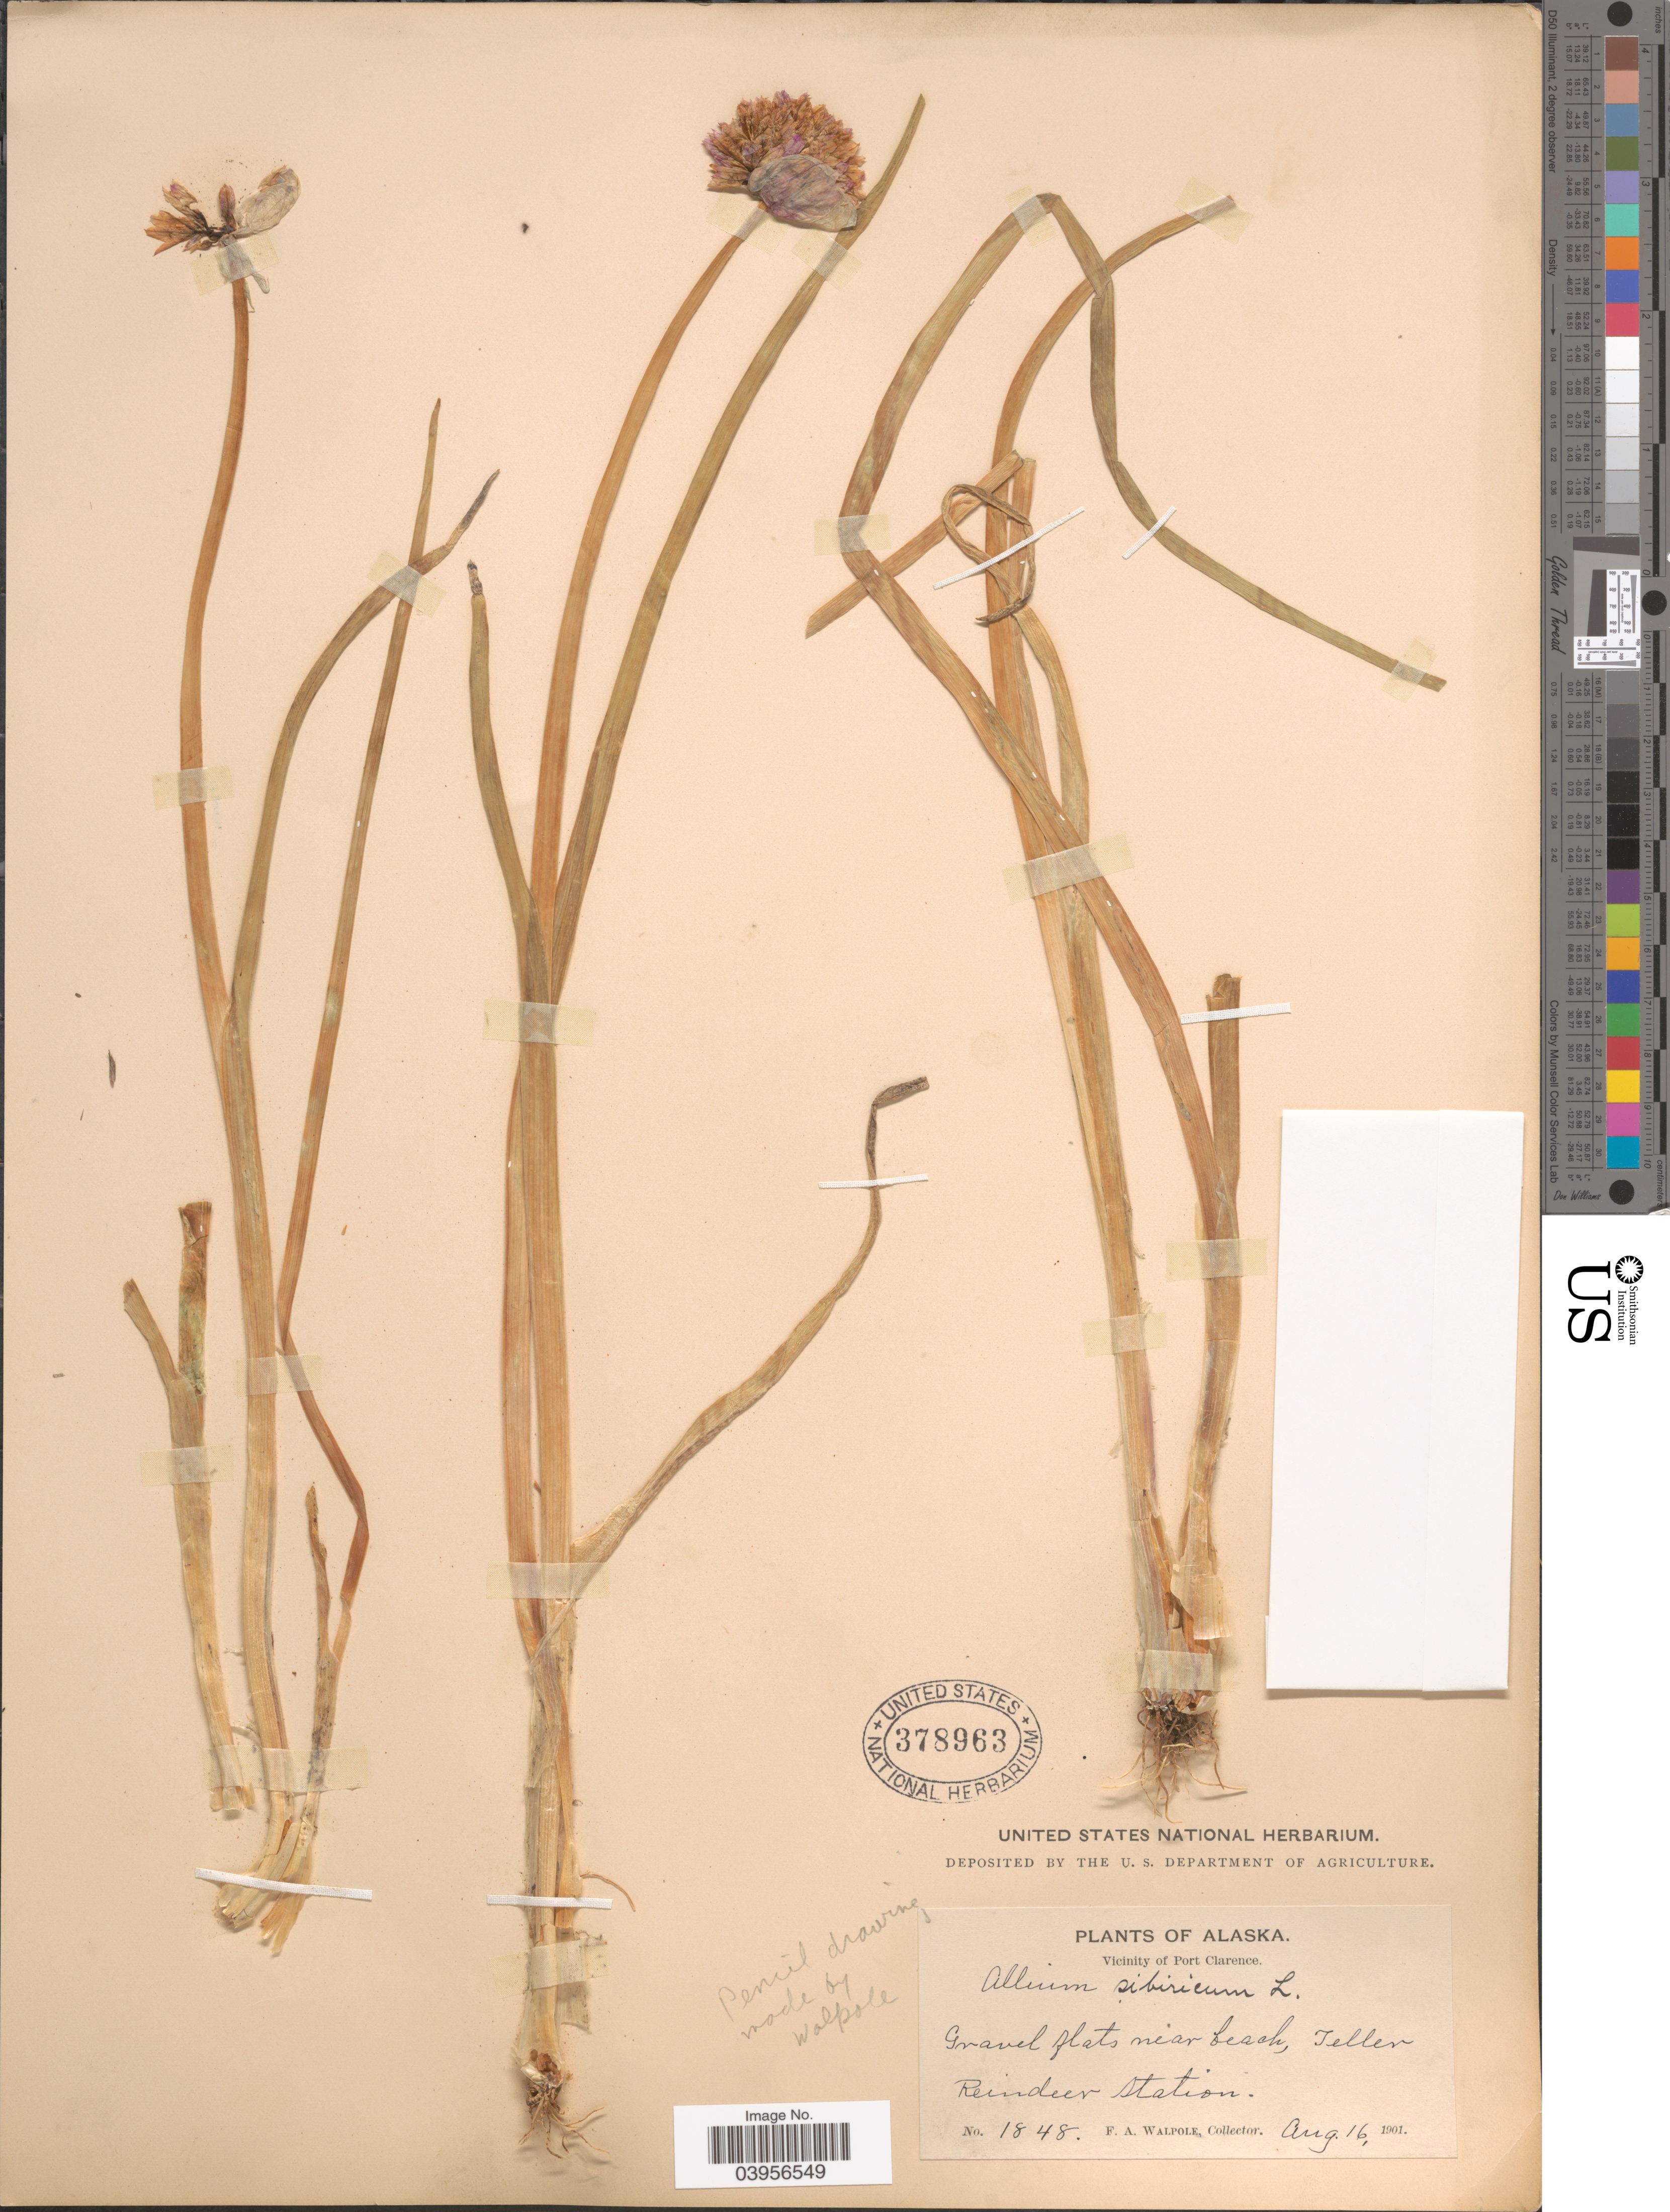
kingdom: Plantae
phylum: Tracheophyta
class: Liliopsida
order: Asparagales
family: Amaryllidaceae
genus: Allium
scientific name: Allium schoenoprasum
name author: L.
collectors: F. Walpole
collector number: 1848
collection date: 1901-08-16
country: United States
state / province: Alaska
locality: Vicinity of Port Clarence. Teller Reindeer Station.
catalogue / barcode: US 378963